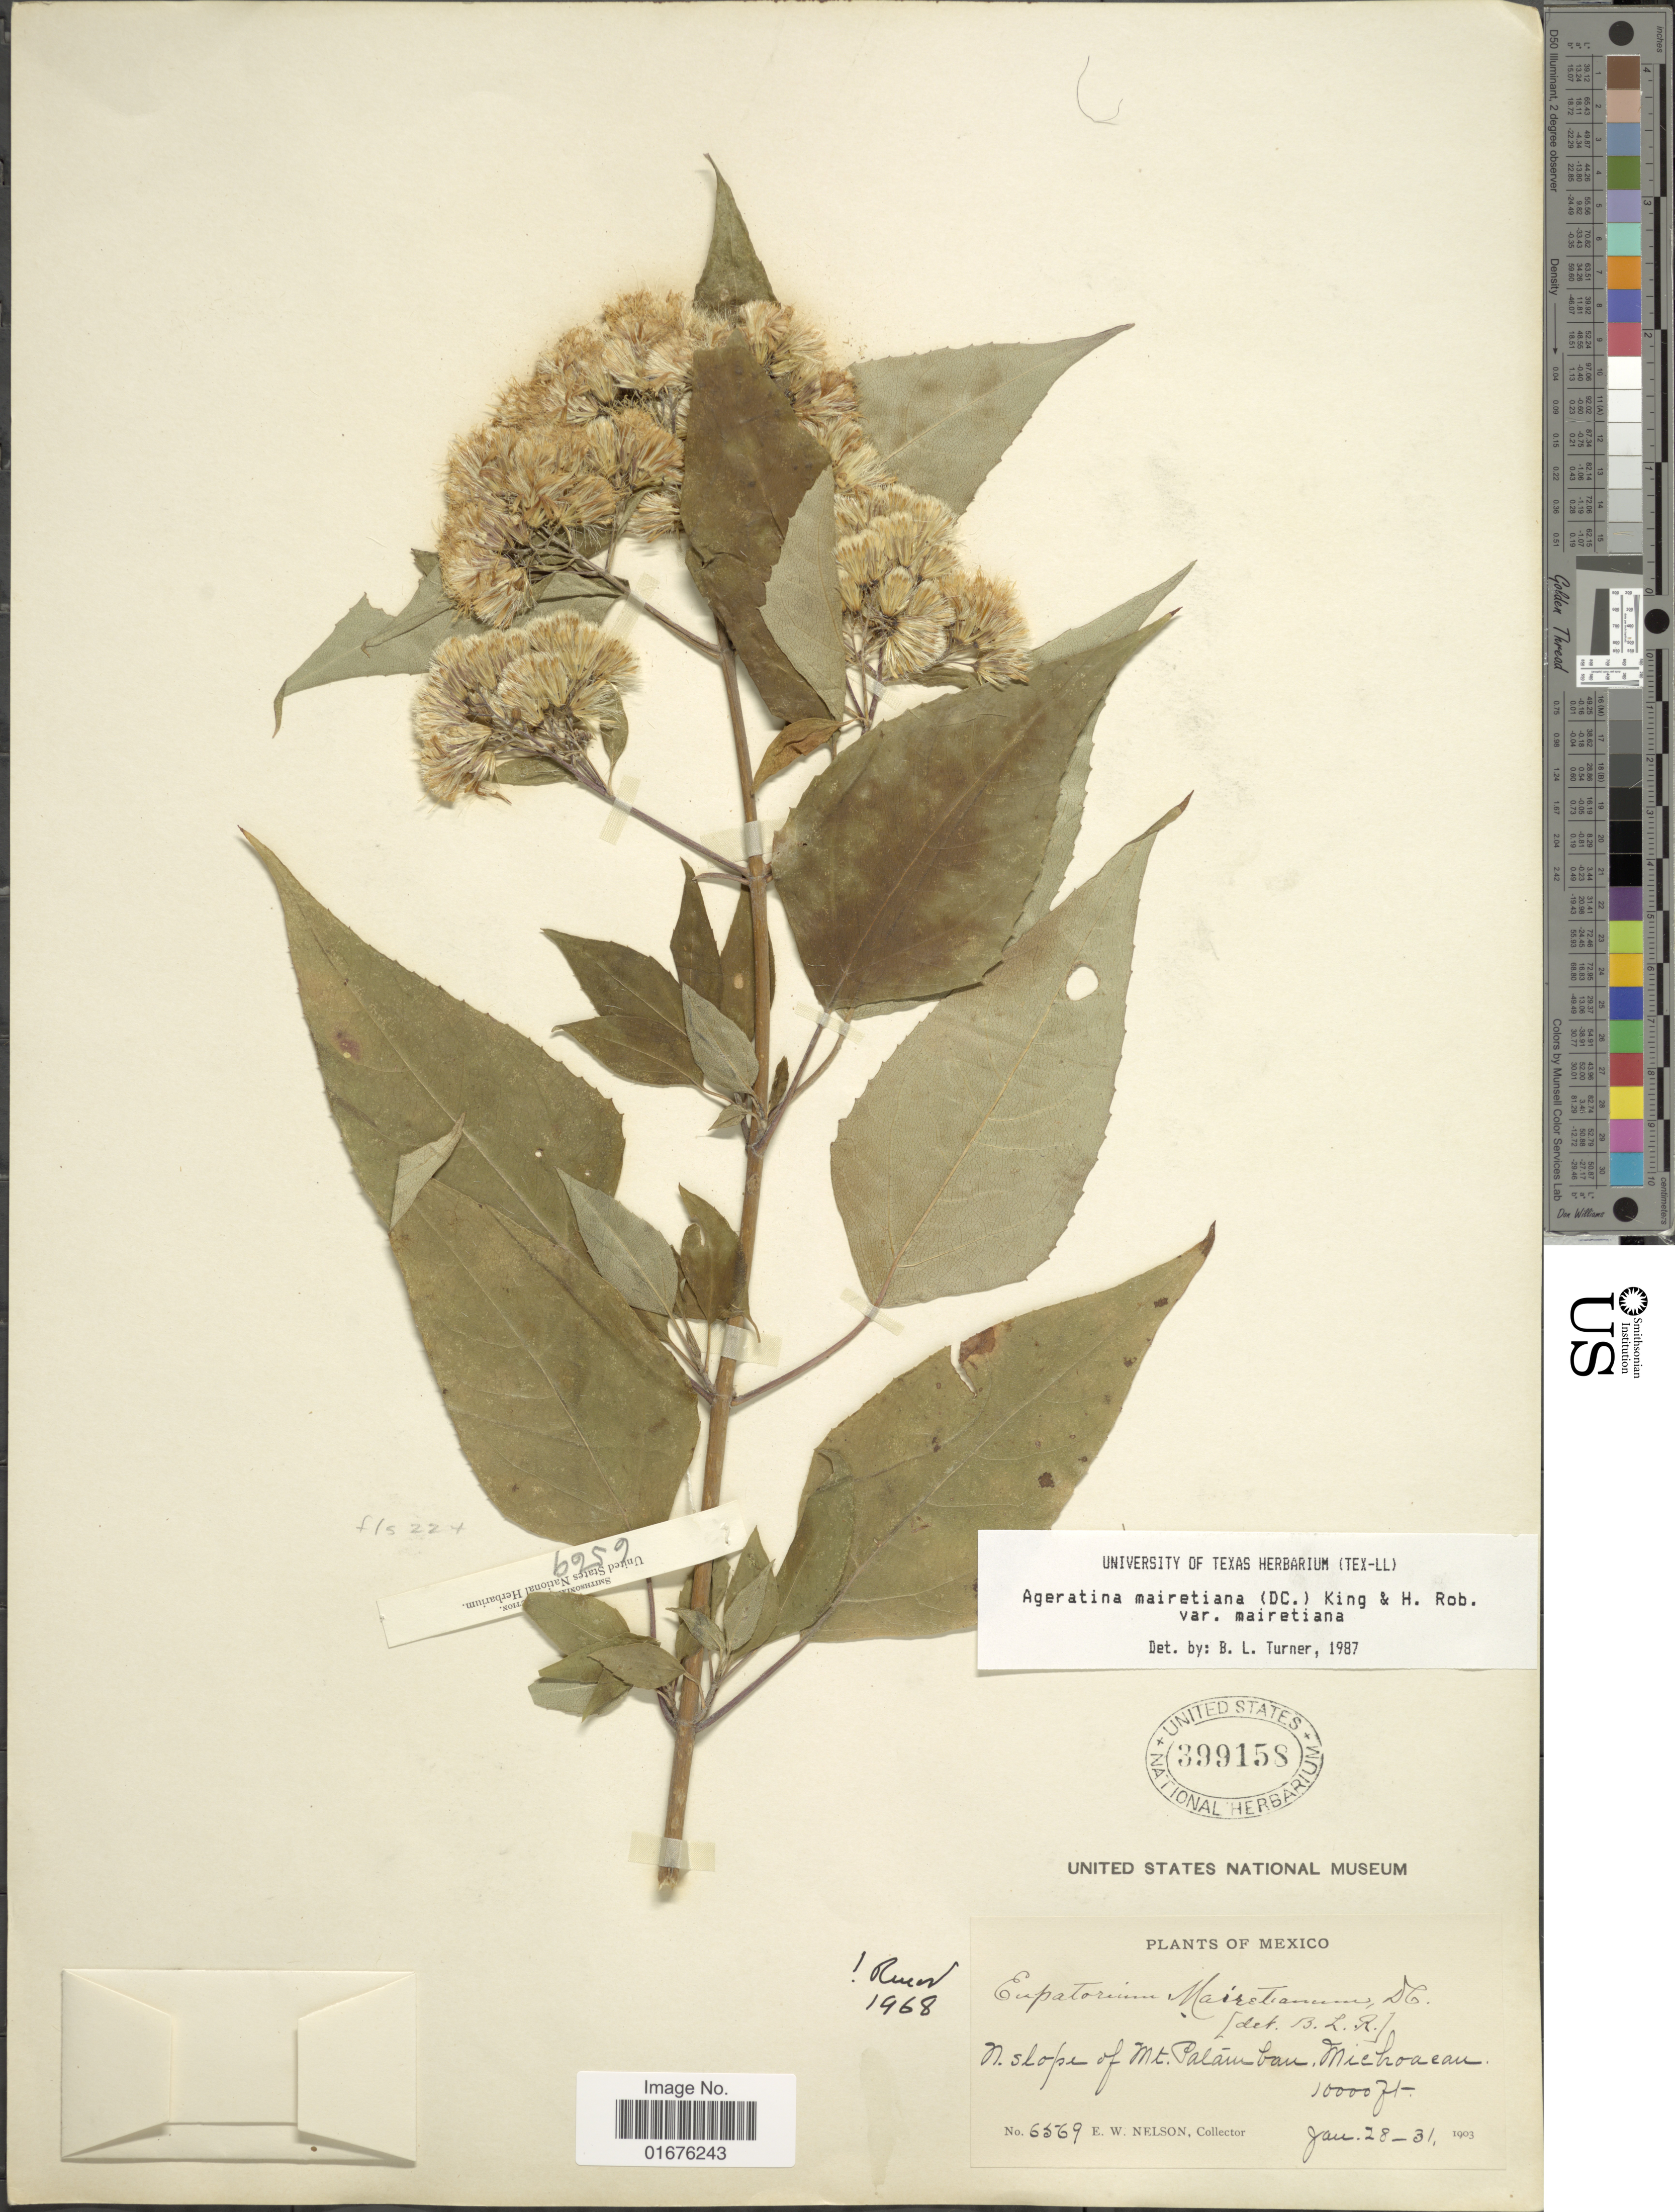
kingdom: Plantae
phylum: Tracheophyta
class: Magnoliopsida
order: Asterales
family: Asteraceae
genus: Ageratina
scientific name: Ageratina mairetiana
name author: (DC.) R.M. King & H. Rob.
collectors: E. W. Nelson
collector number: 6569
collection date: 1903-01-28/1903-01-31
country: Mexico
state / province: Michoacán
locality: N. slope of Mt. Patamban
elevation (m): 3048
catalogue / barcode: US 399158